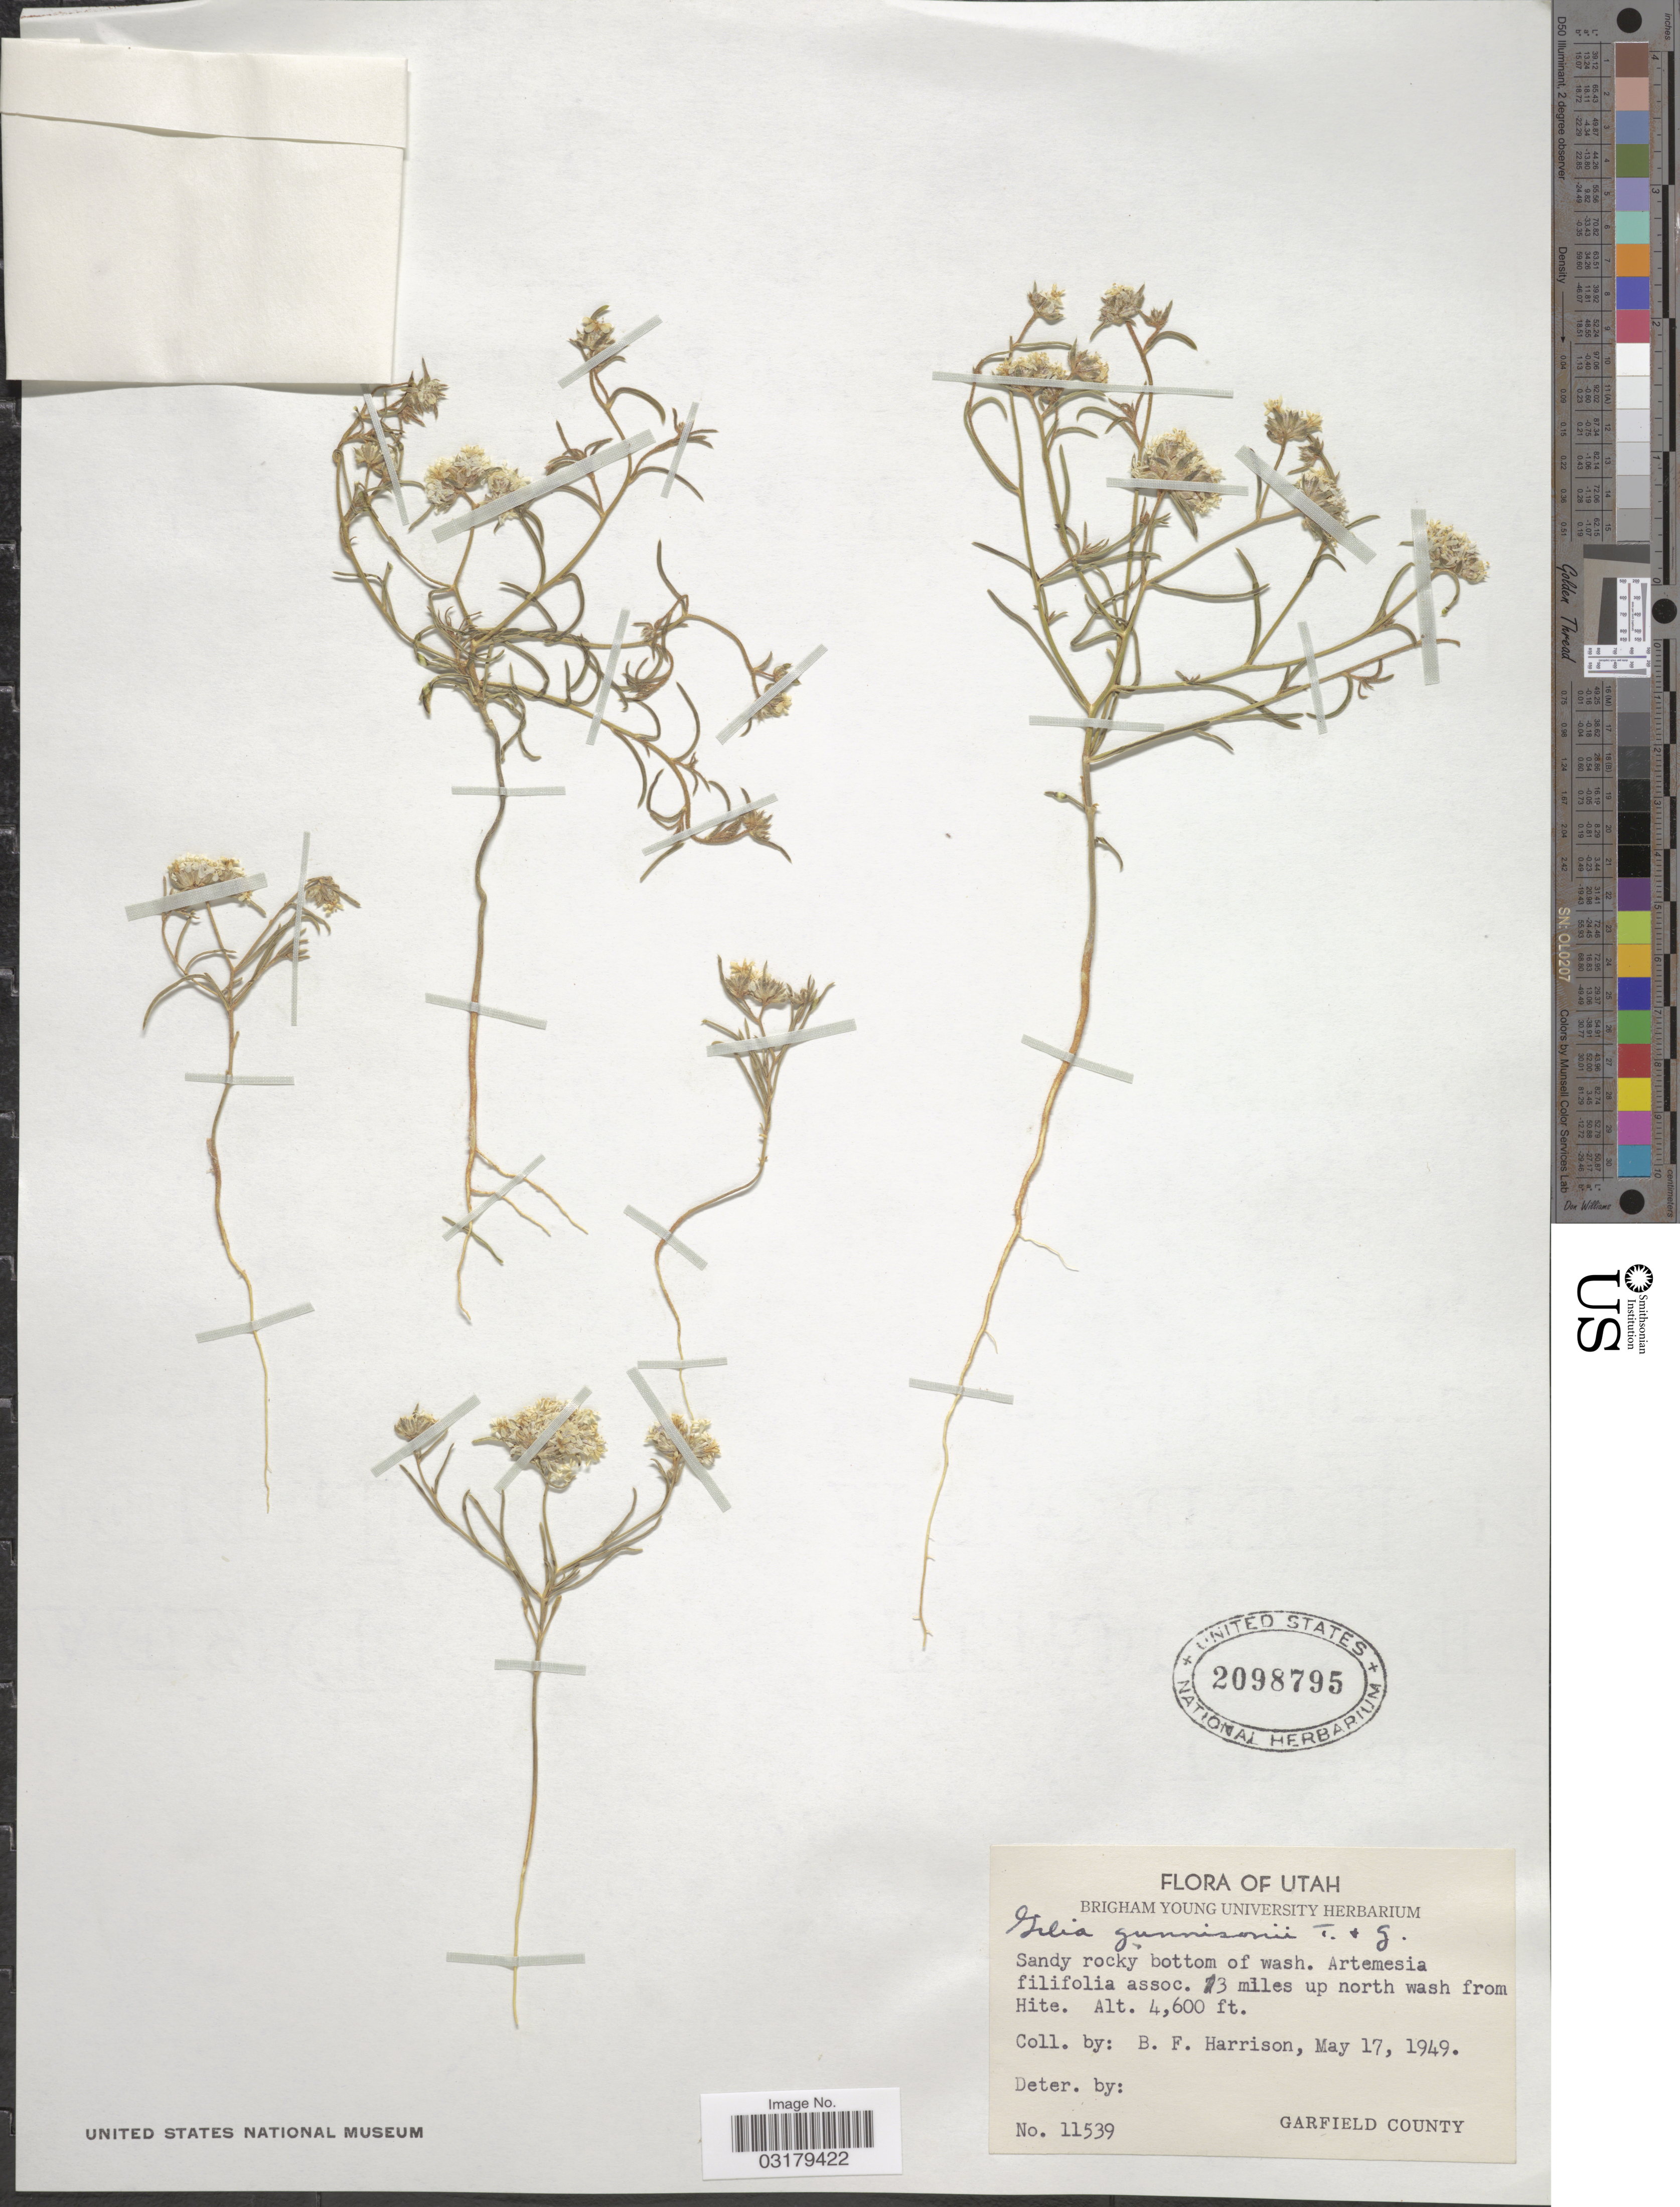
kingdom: Plantae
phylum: Tracheophyta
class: Magnoliopsida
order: Ericales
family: Polemoniaceae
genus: Ipomopsis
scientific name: Ipomopsis gunnisonii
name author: (Torr. & A. Gray) V.E. Grant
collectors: B. F. Harrison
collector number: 11539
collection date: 1949-05-17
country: United States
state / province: Utah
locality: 13 miles up north wash from Hite. Garfield County.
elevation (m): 1402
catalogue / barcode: US 2098795